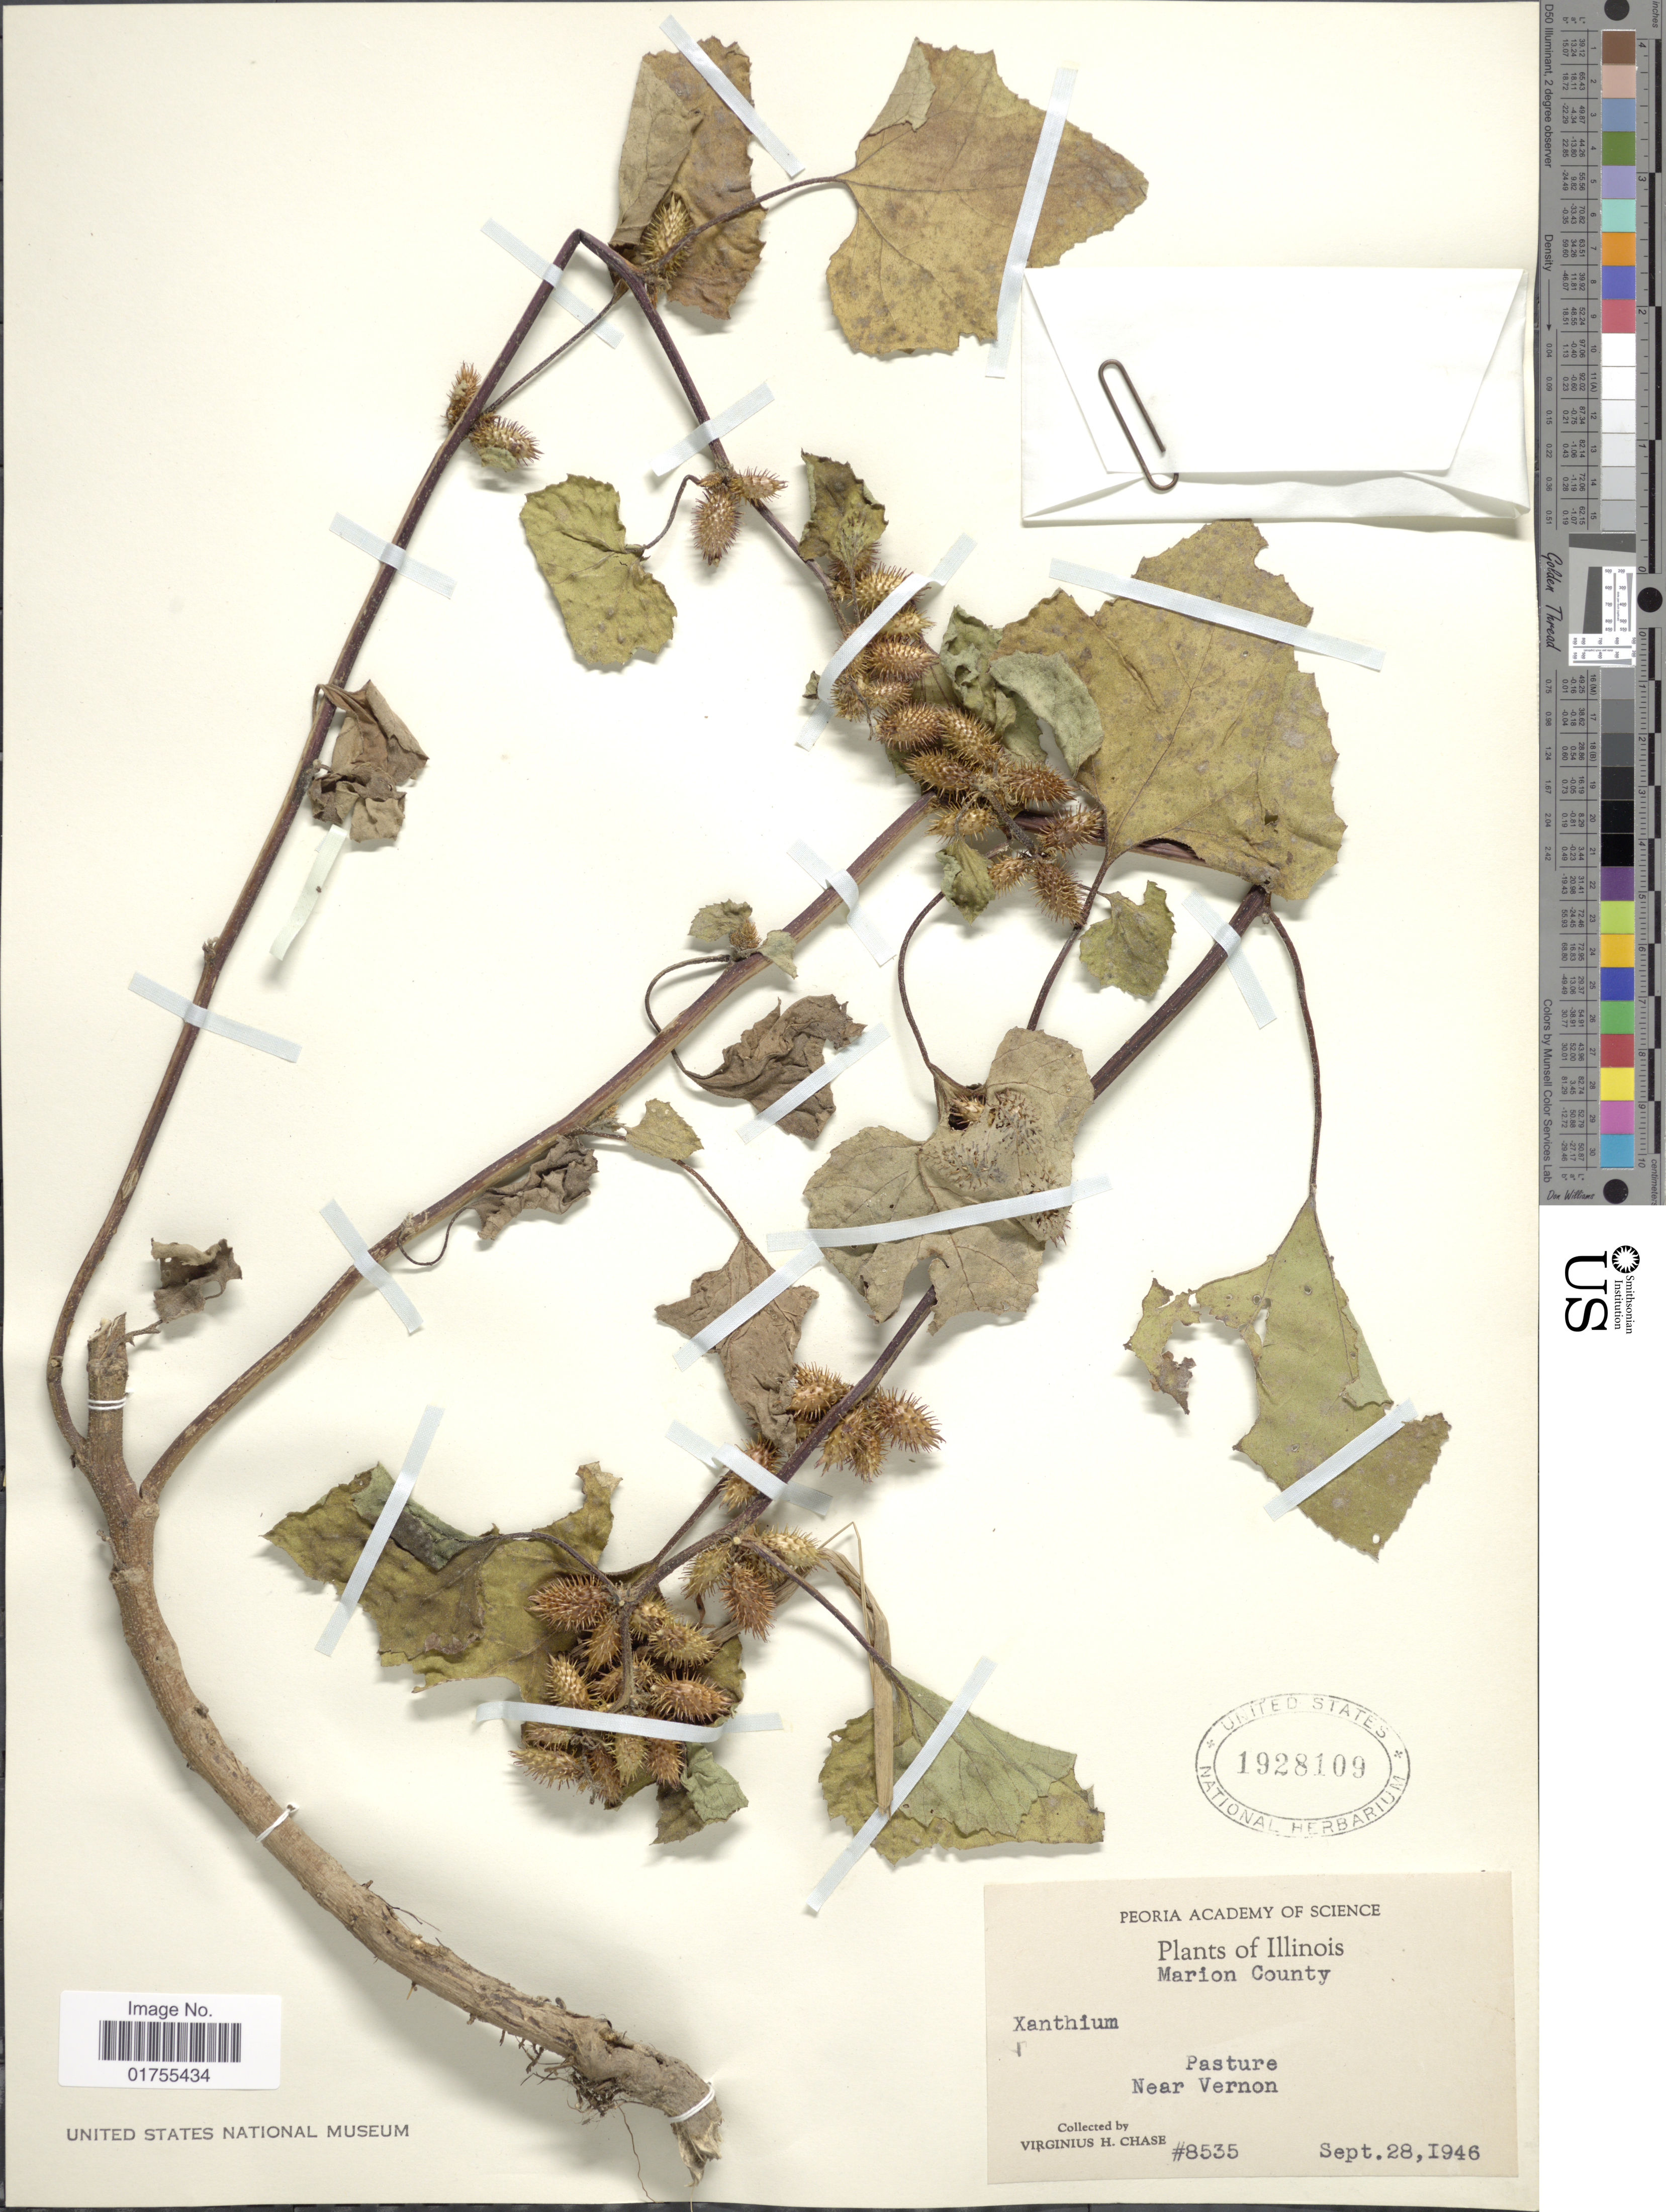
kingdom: Plantae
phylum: Tracheophyta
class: Magnoliopsida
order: Asterales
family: Asteraceae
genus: Xanthium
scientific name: Xanthium sp.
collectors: V. H. Chase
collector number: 8535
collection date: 1946-09-28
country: United States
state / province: Illinois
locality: Marion County, Pasture, near Vernon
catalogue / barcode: US 1928109